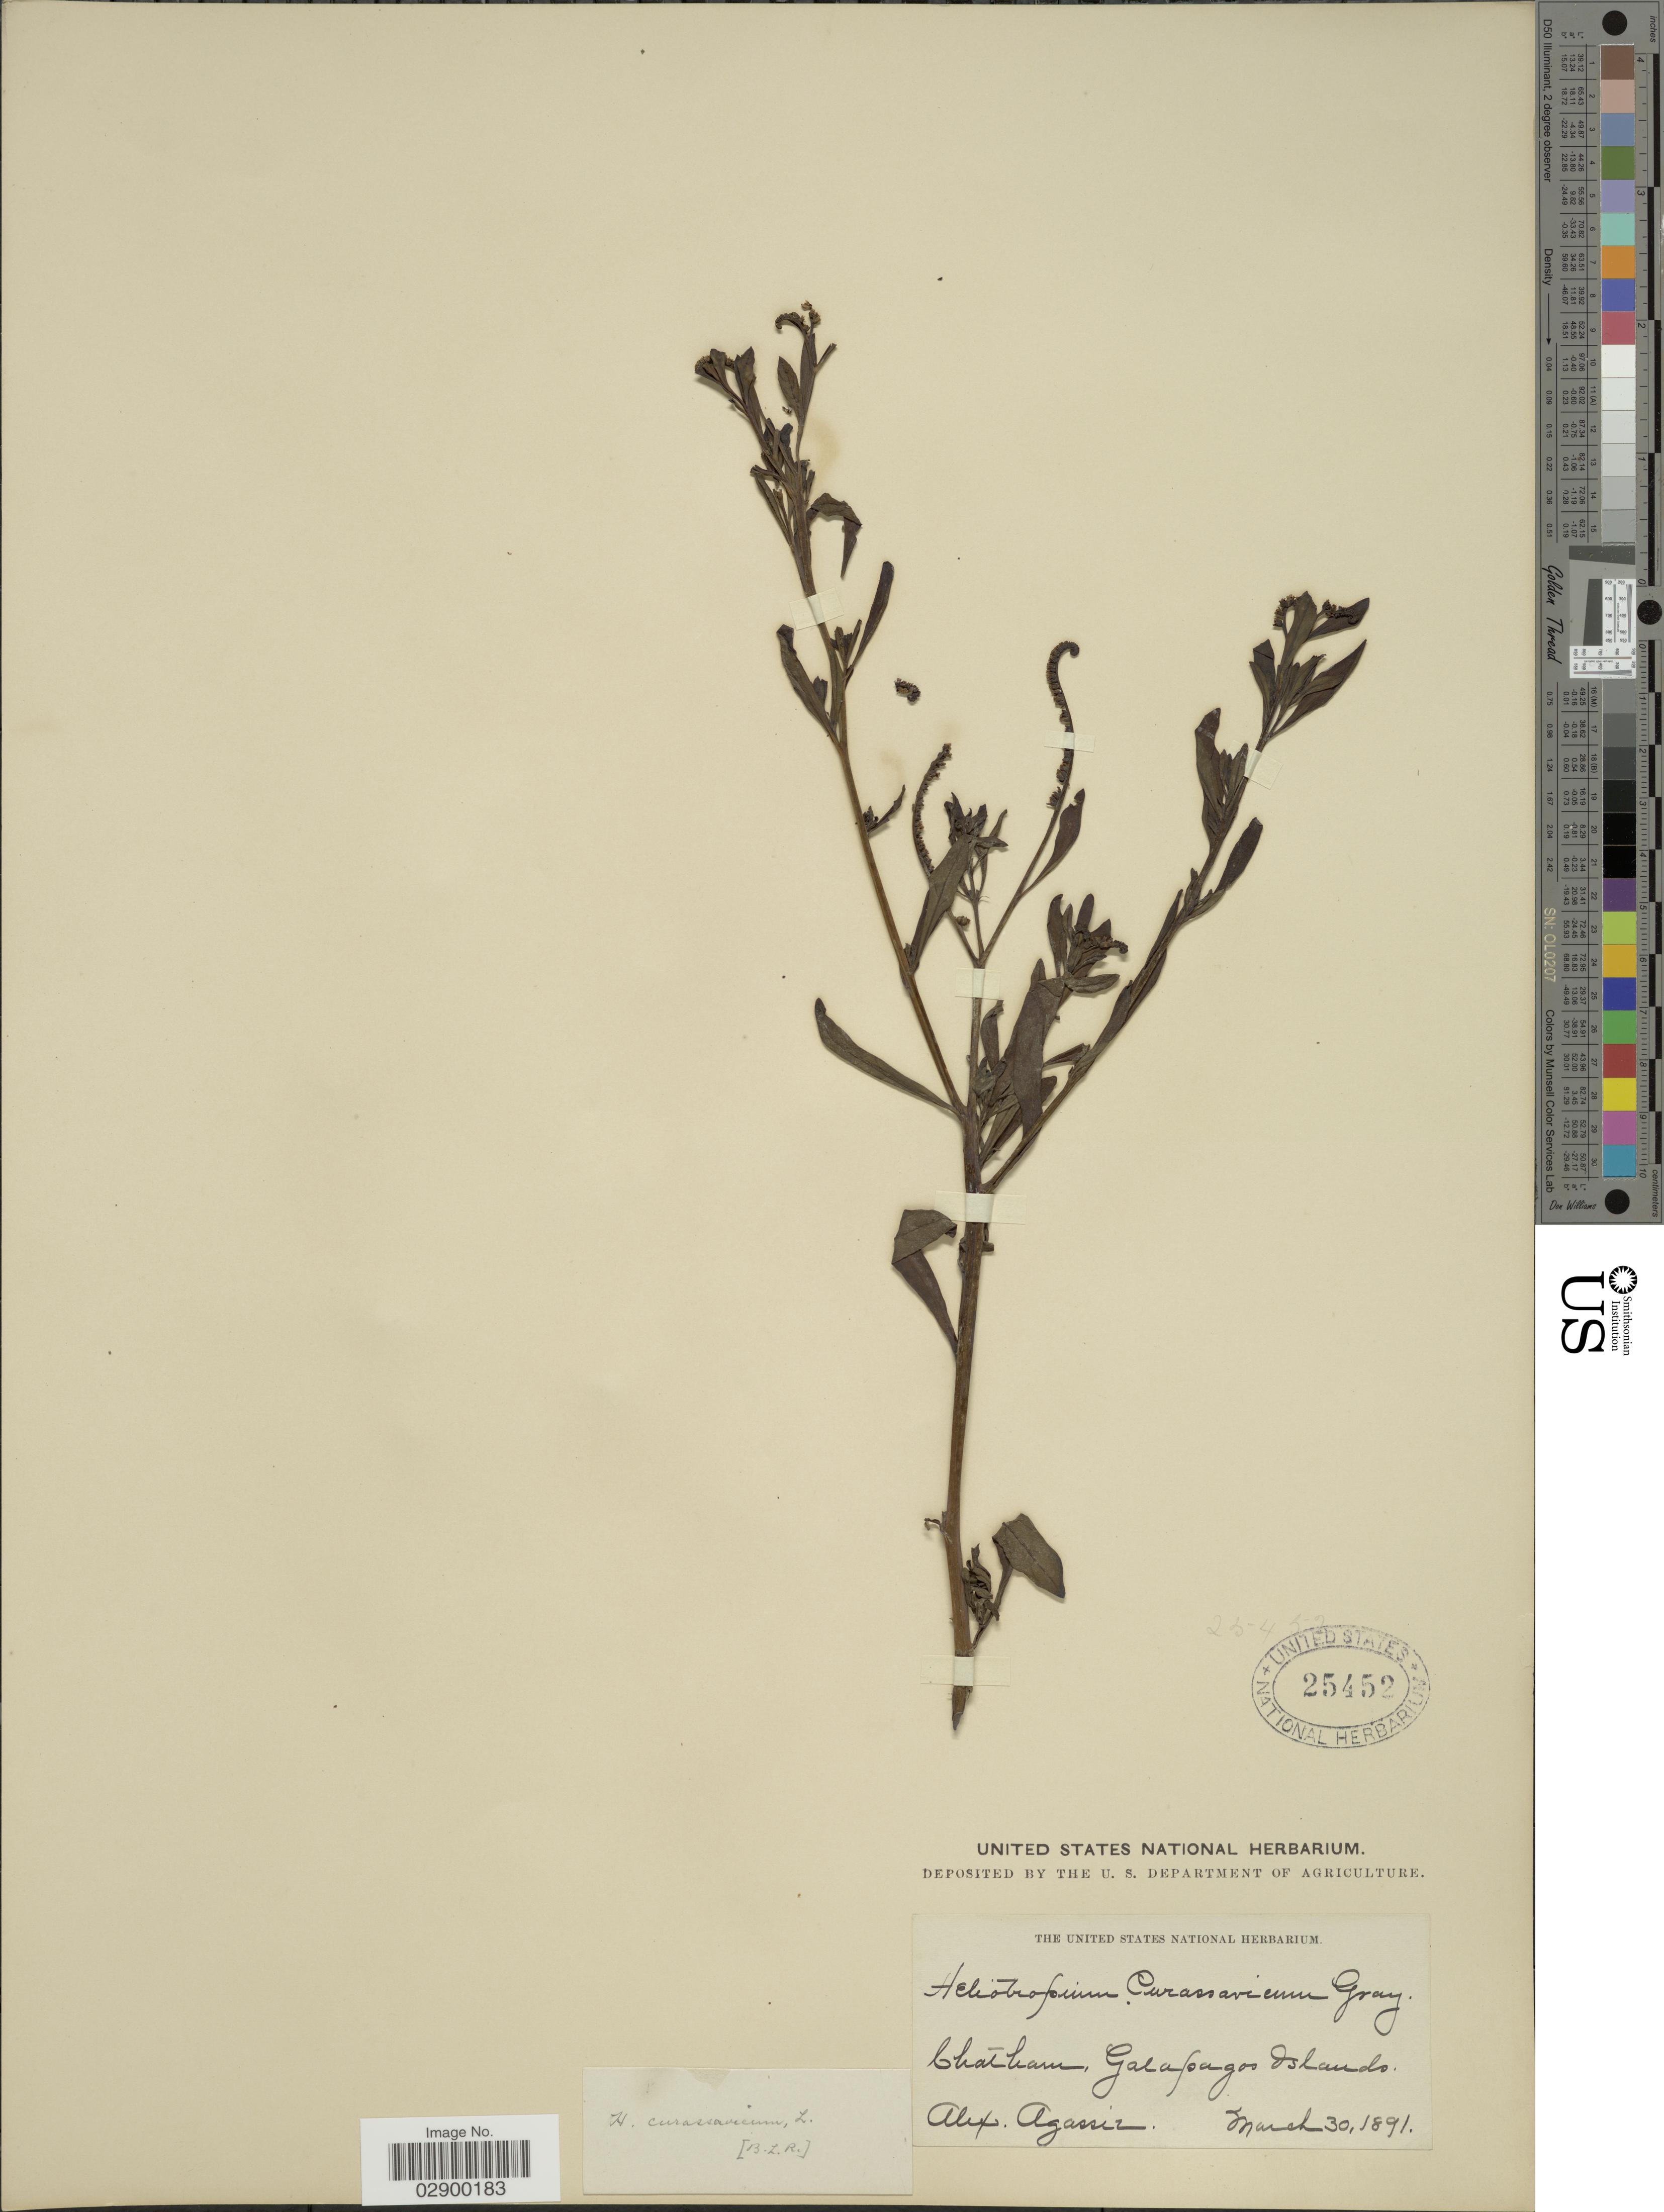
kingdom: Plantae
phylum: Tracheophyta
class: Magnoliopsida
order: Boraginales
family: Heliotropiaceae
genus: Heliotropium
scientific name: Heliotropium curassavicum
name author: L.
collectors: A. E. Agassiz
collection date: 1891-03-30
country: Ecuador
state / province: Colón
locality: Chatham, Galapagos Islands.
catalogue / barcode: US 25452